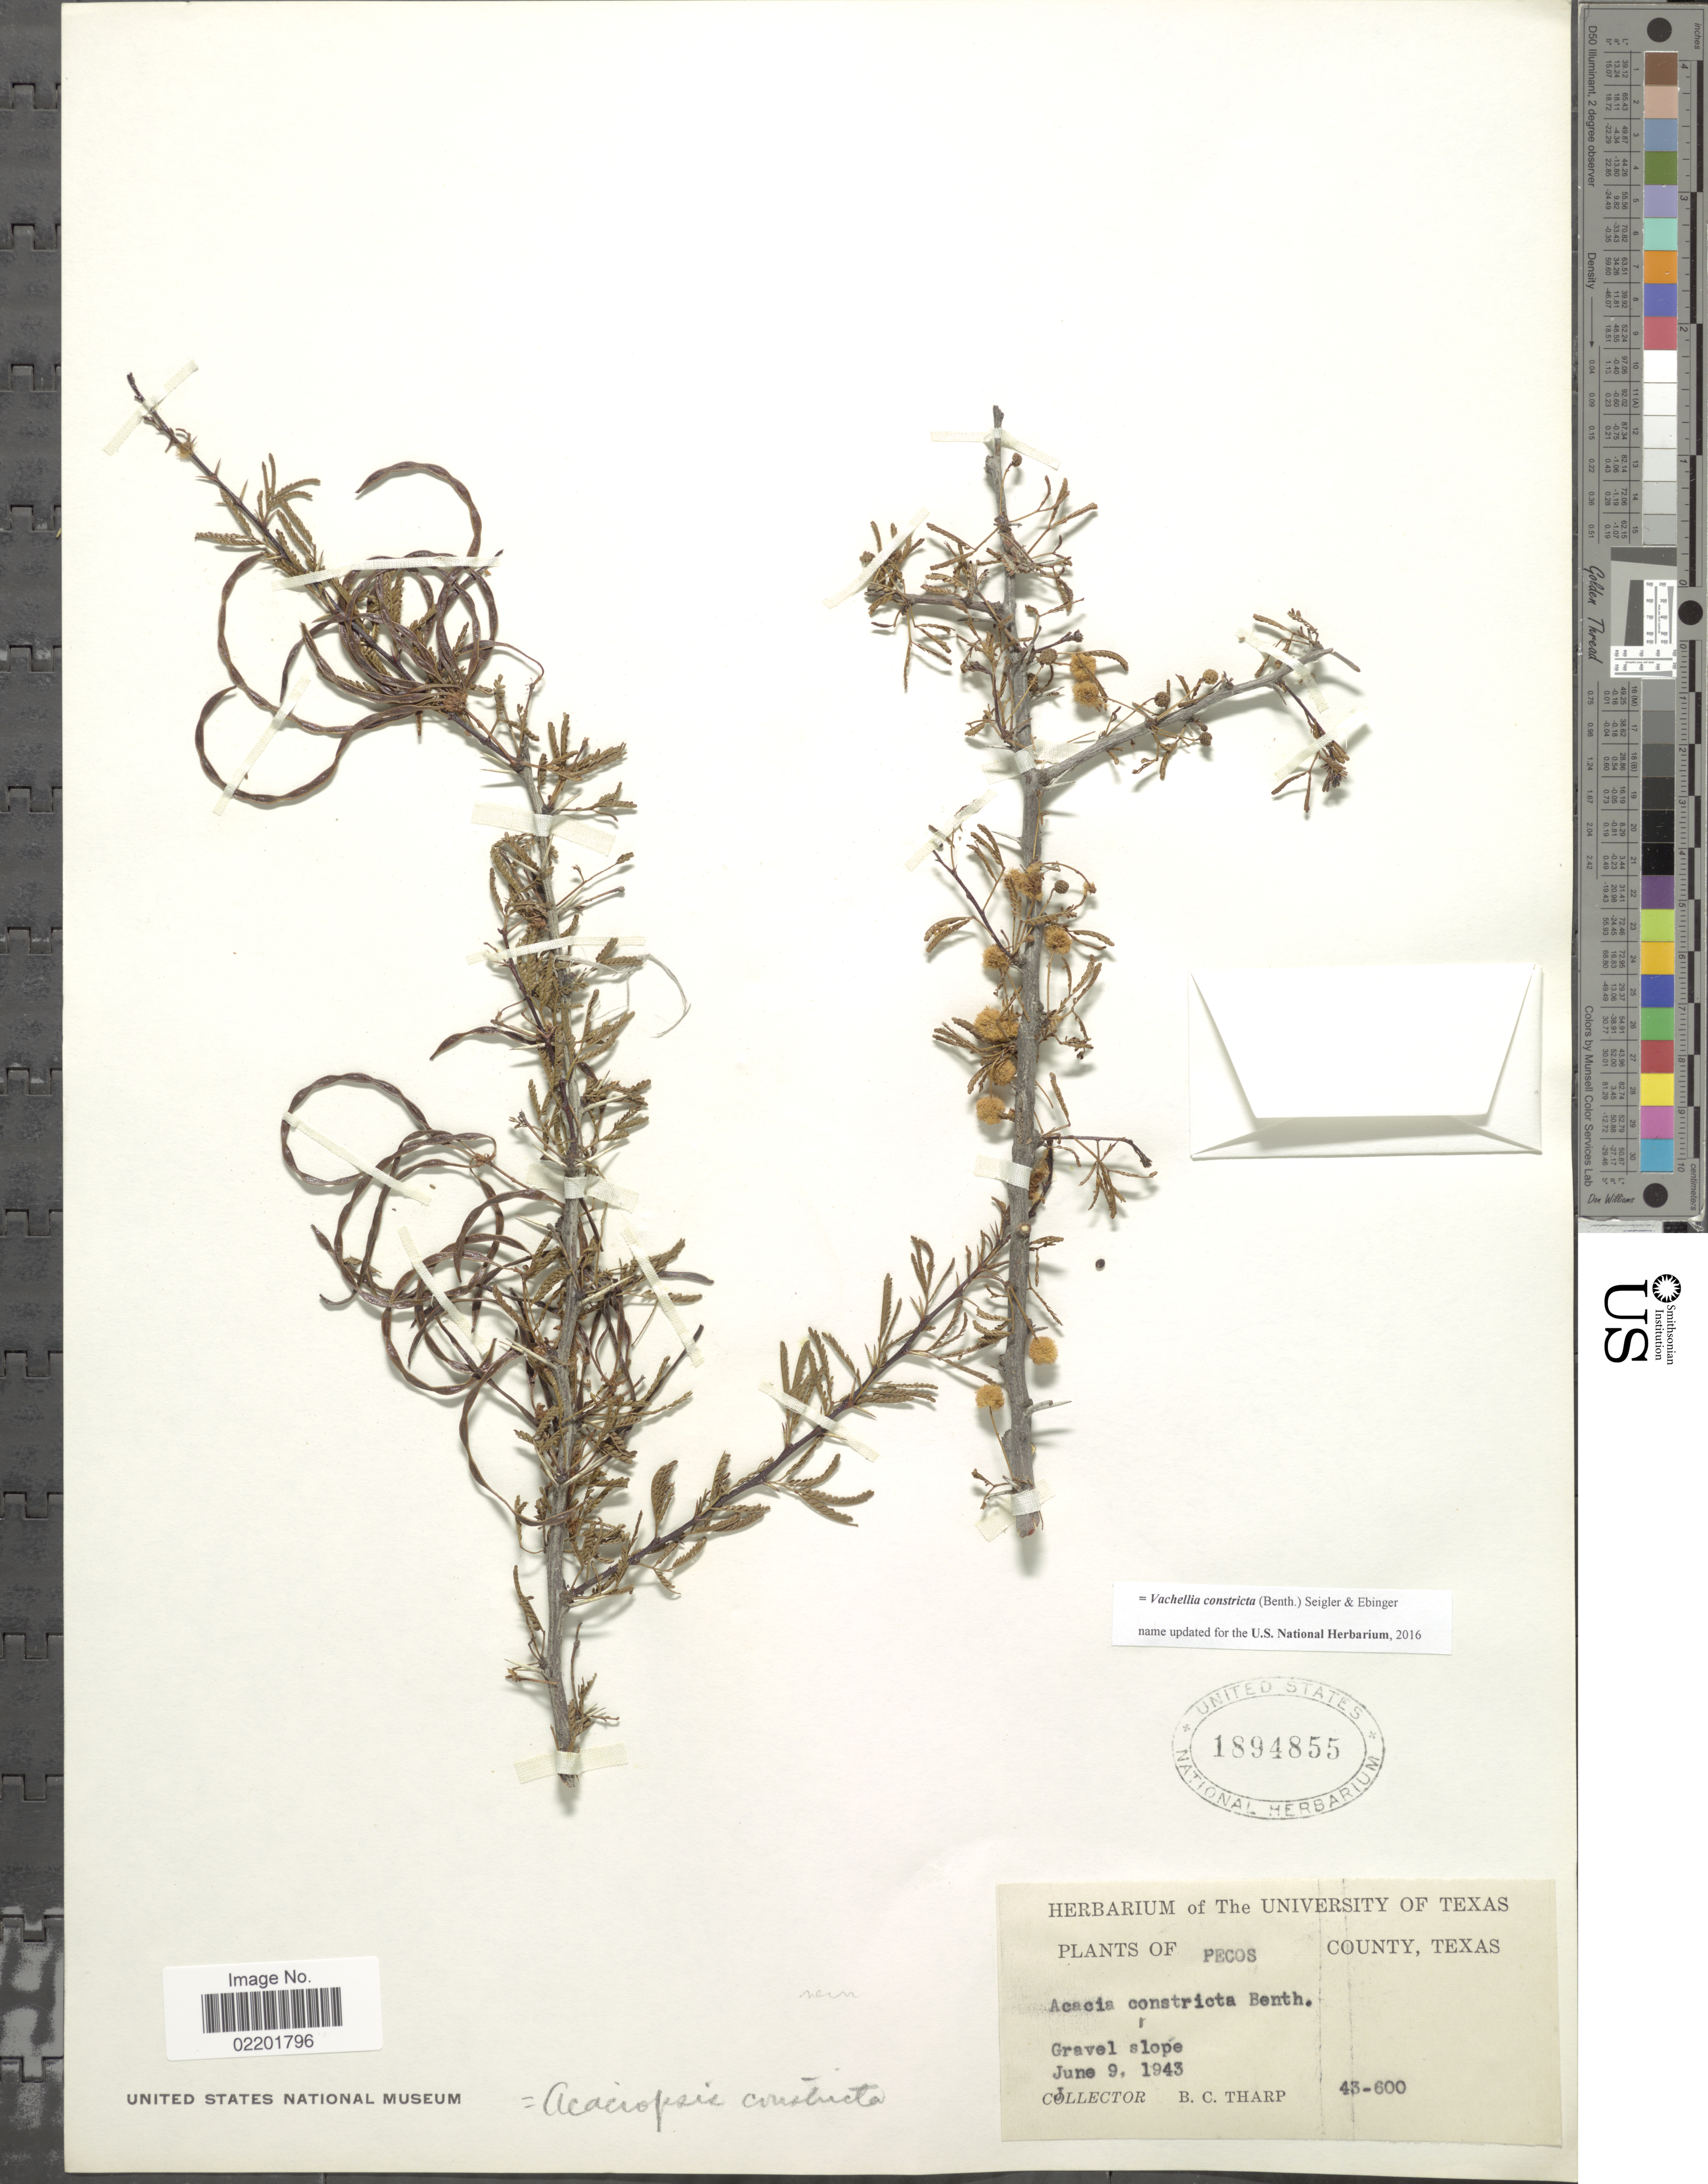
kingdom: Plantae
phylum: Tracheophyta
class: Magnoliopsida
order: Fabales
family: Fabaceae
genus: Vachellia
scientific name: Vachellia constricta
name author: (Benth.) Seigler & Ebinger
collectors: B. C. Tharp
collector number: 43-600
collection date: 1943-06-09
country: United States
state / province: Texas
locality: Pecos County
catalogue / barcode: US 1894855